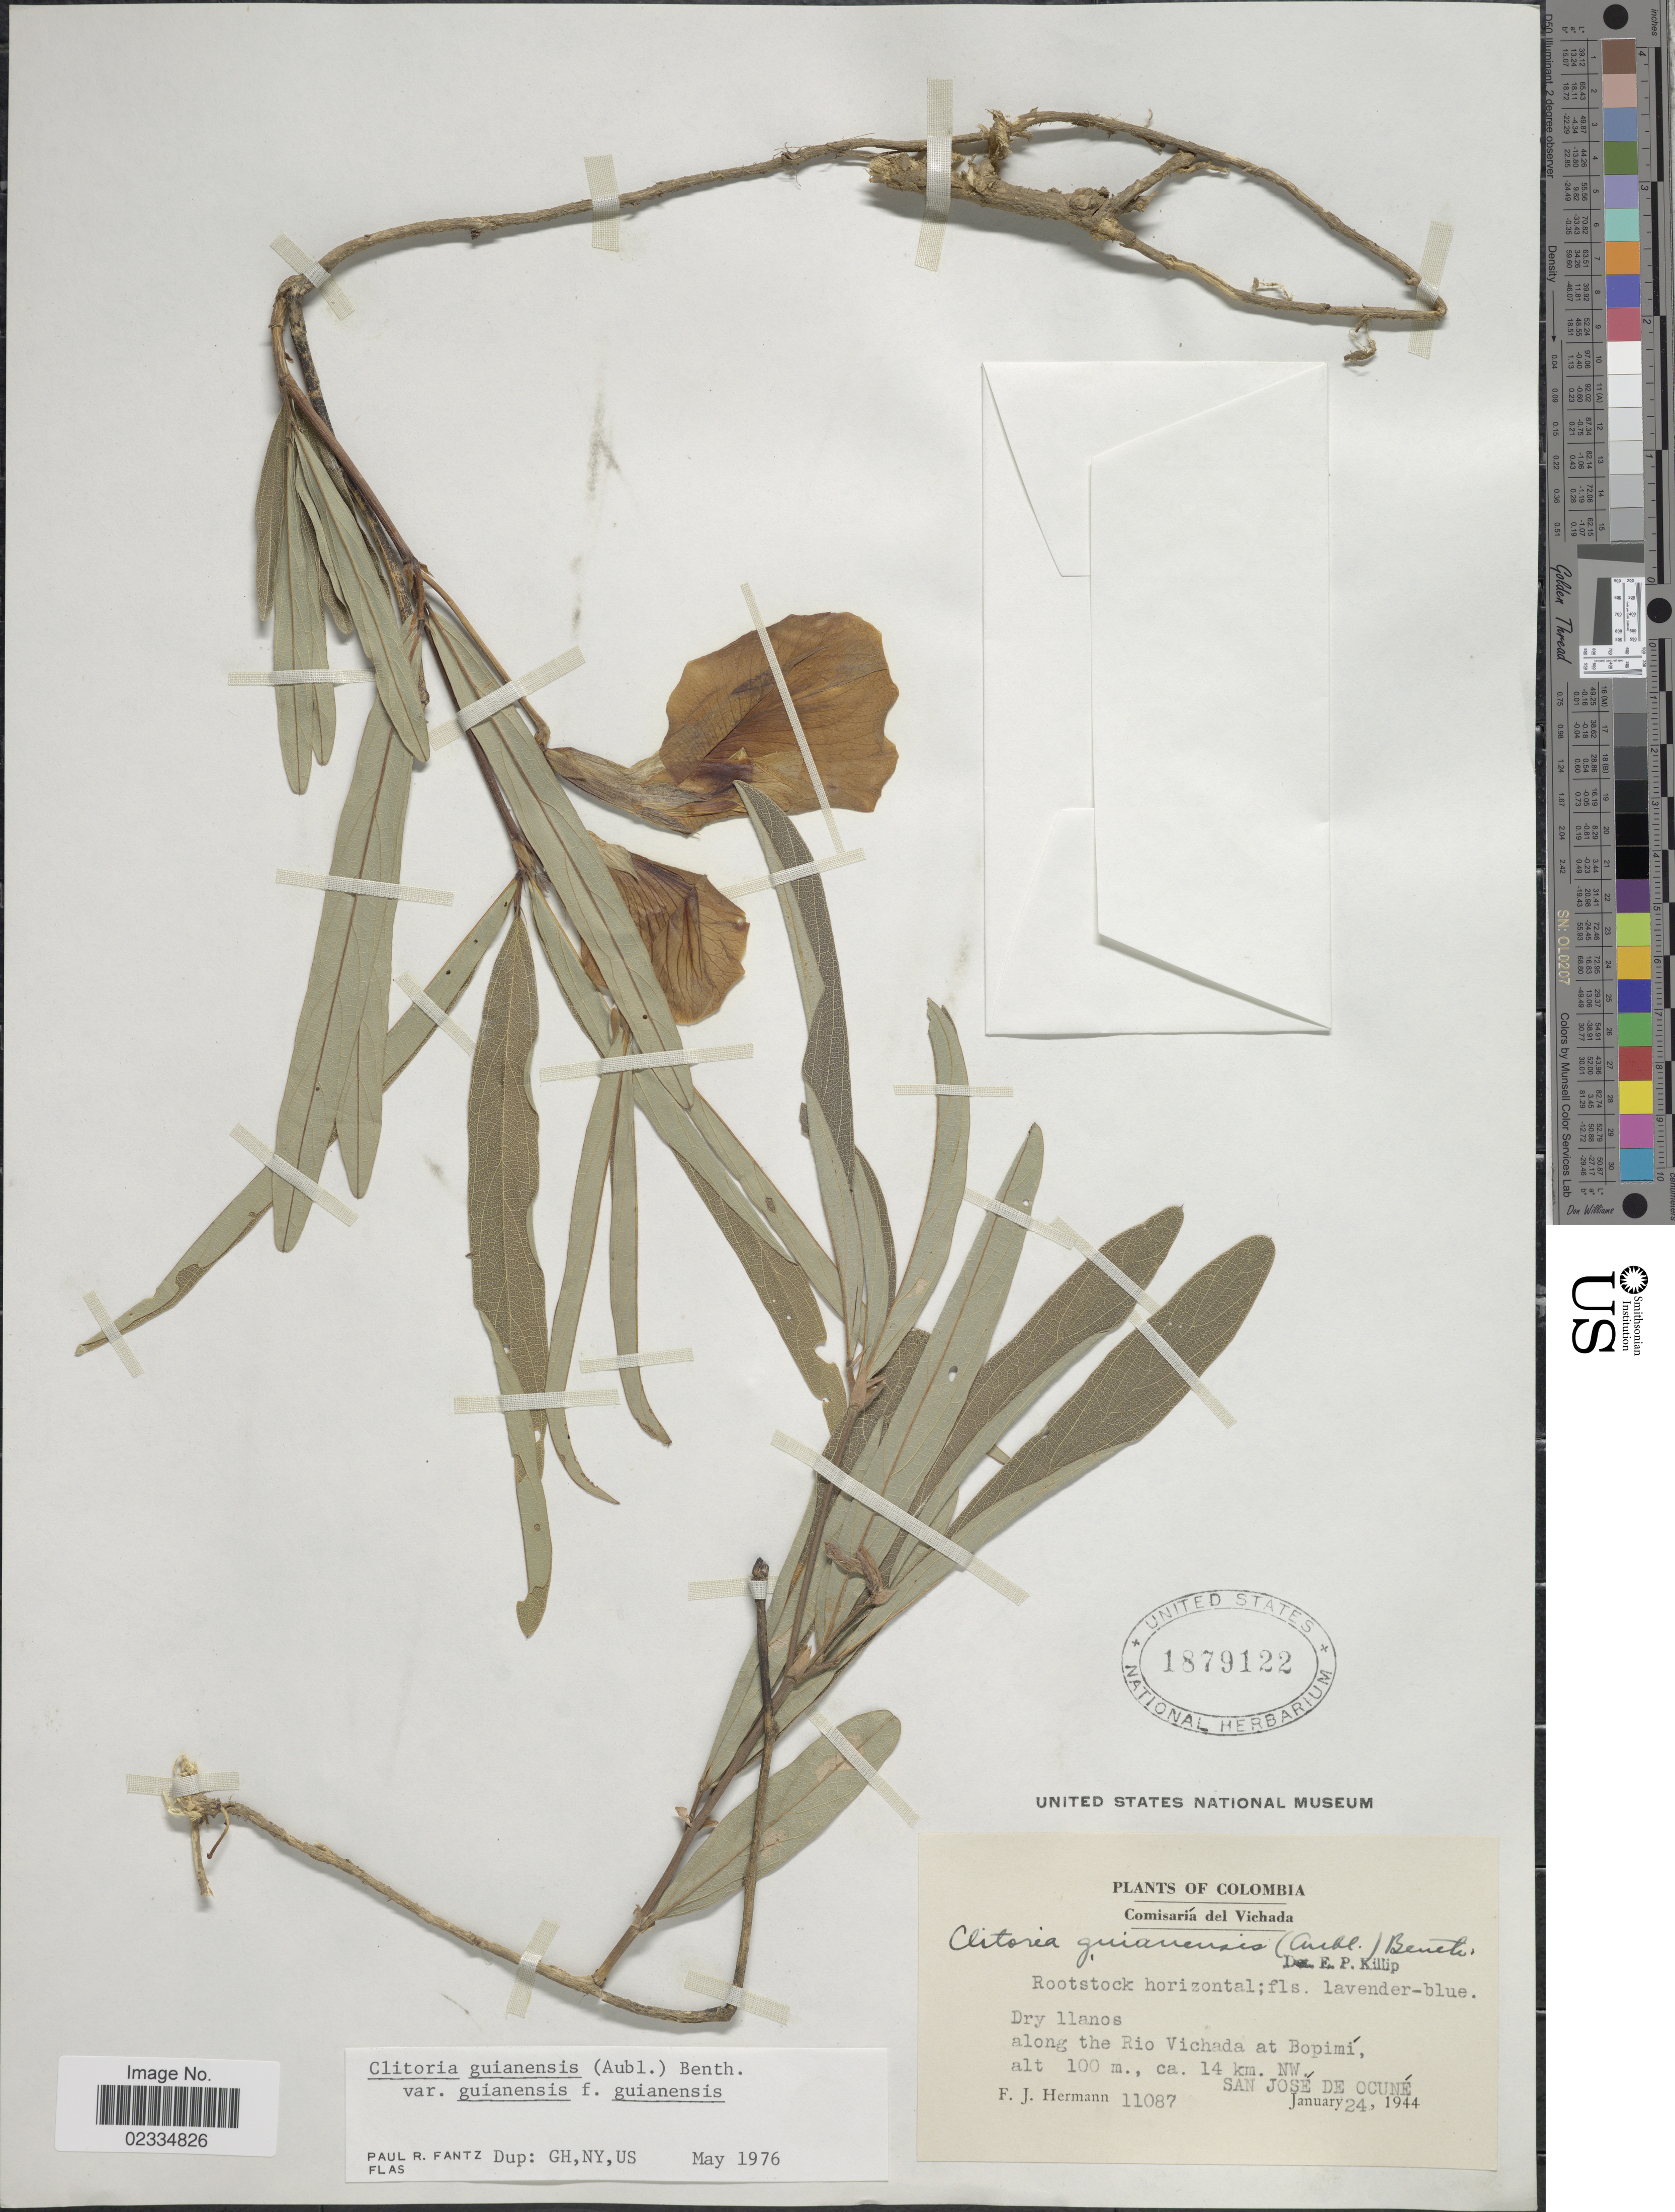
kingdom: Plantae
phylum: Tracheophyta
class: Magnoliopsida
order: Fabales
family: Fabaceae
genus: Clitoria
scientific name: Clitoria guianensis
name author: (Aubl.) Benth.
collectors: F. J. Hermann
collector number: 11087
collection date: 1944-01-24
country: Colombia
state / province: Vichada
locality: Along the Rio Vichada at Bopimi, ca 14 km NW San Jose de Ocune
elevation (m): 100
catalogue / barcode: US 1879122